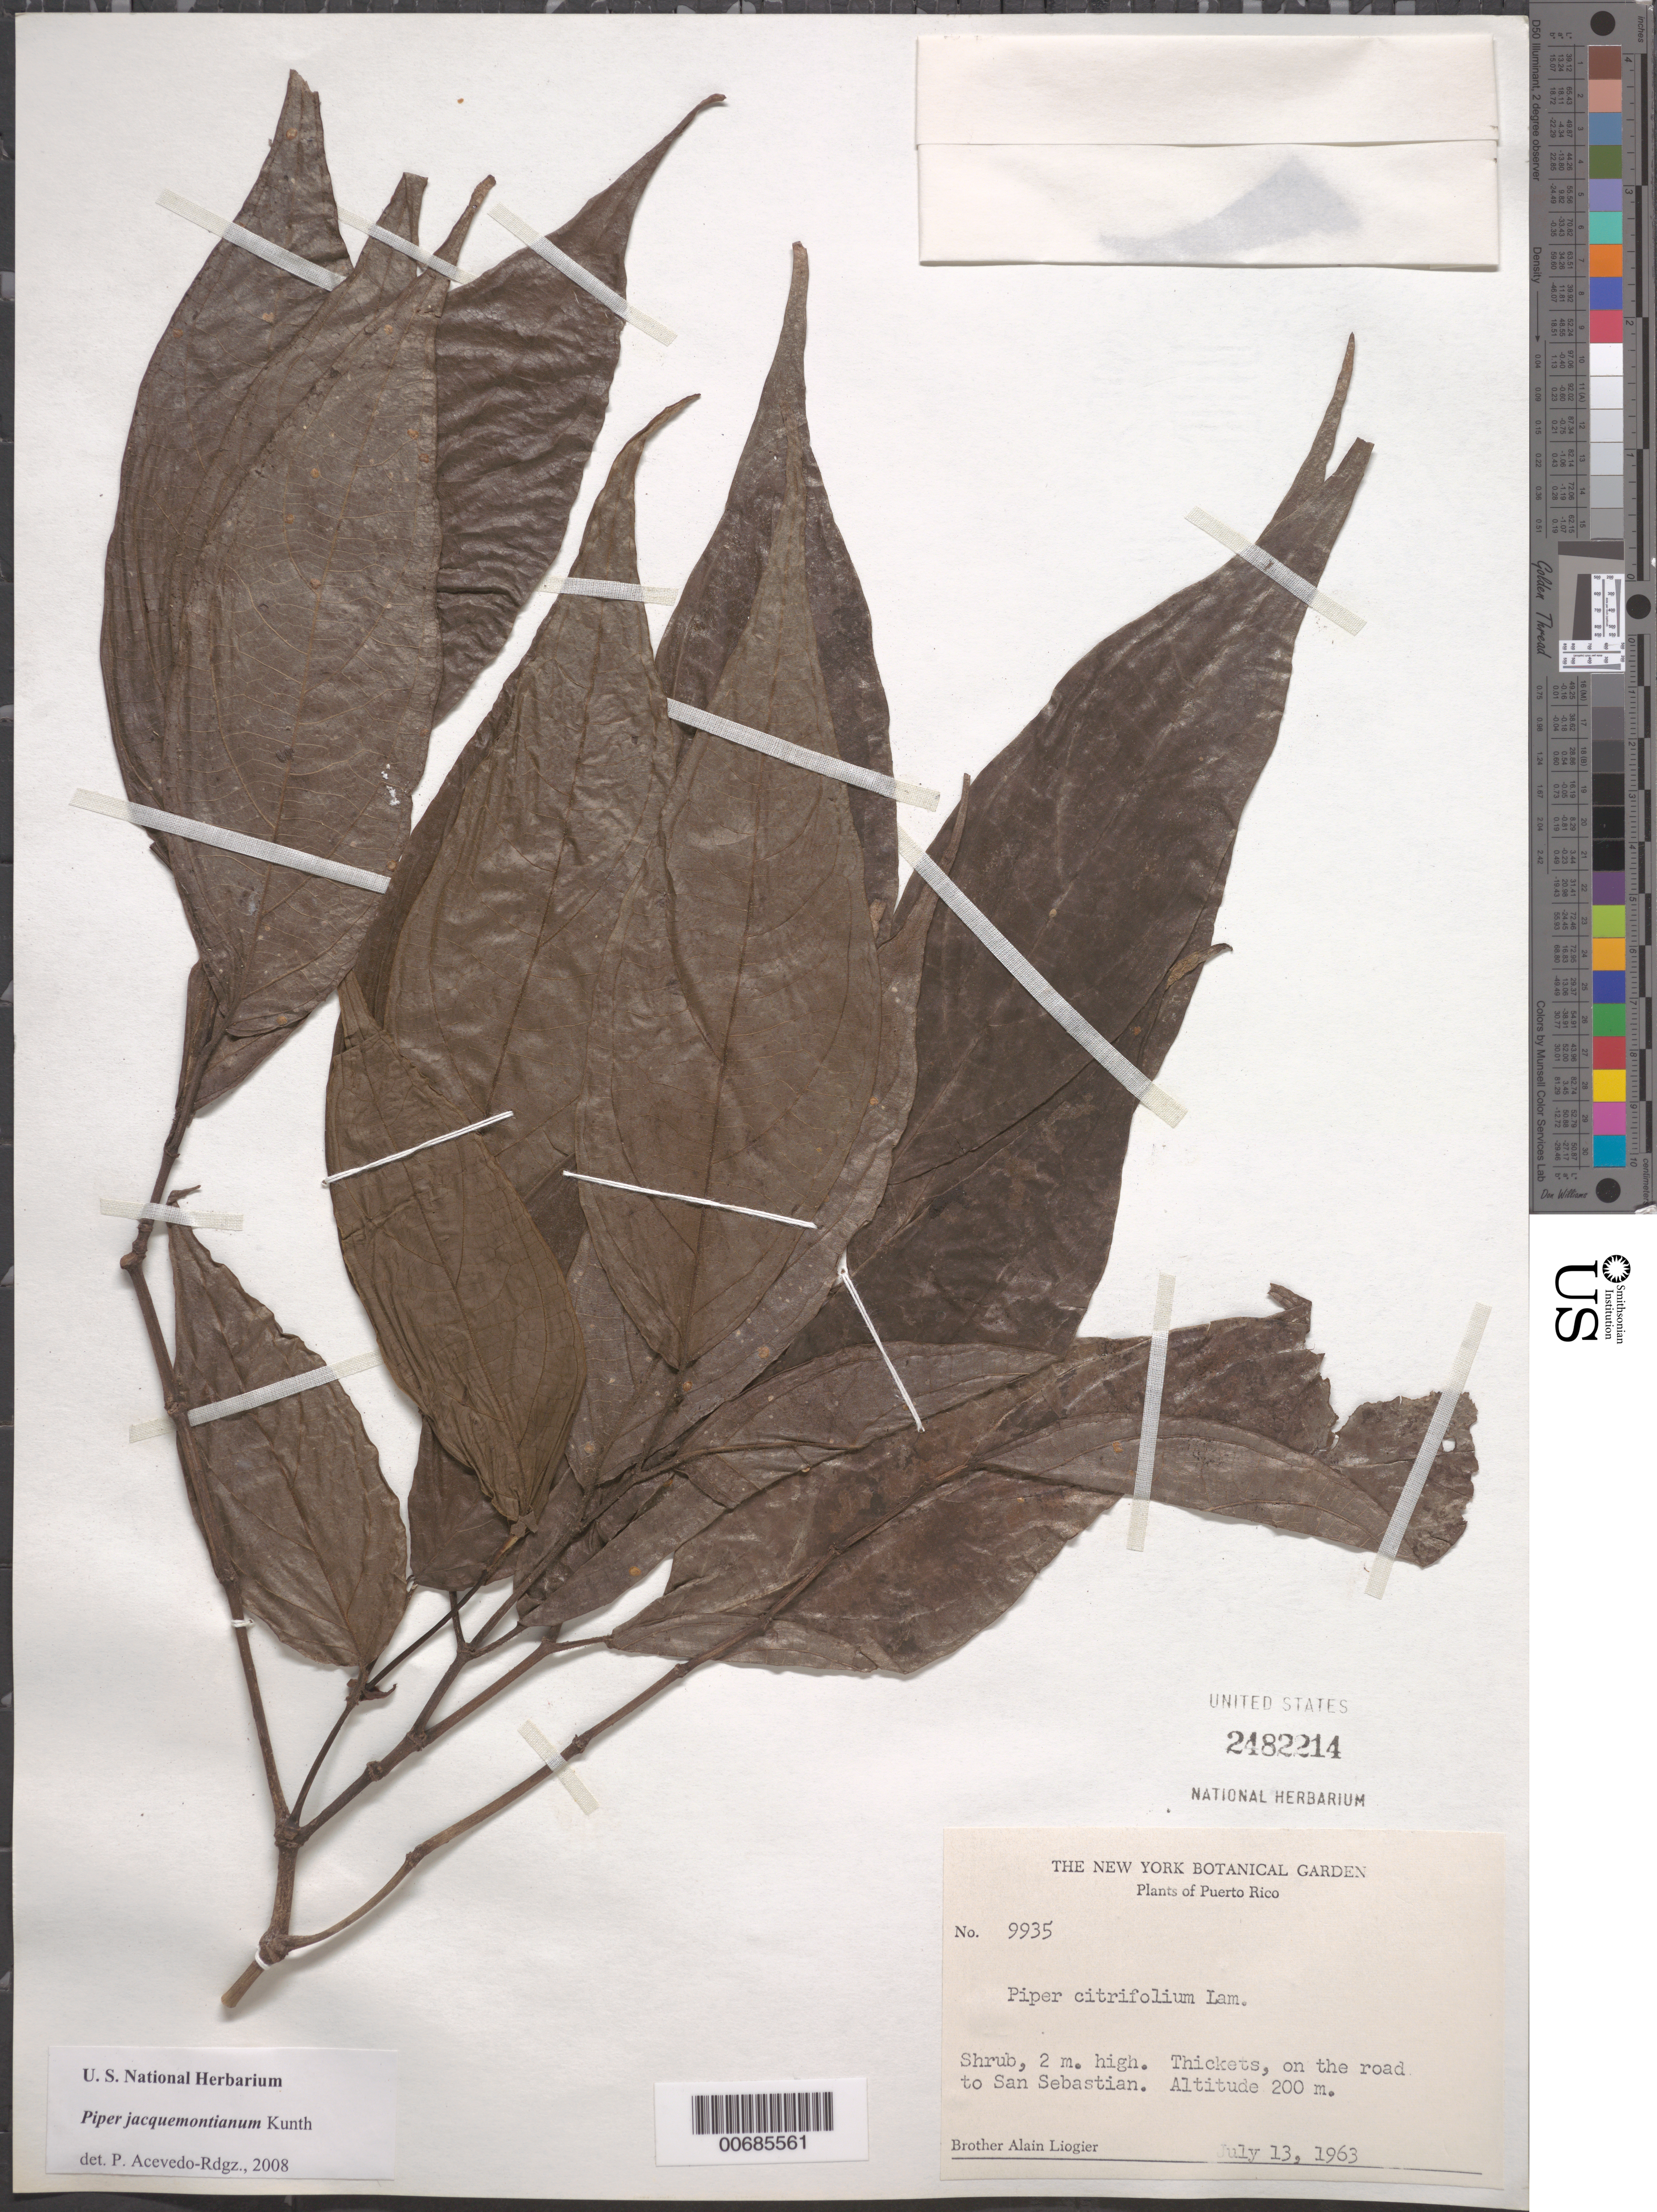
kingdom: Plantae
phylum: Tracheophyta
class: Magnoliopsida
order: Piperales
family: Piperaceae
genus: Piper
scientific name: Piper citrifolium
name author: Lam.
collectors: A. H. Liogier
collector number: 9935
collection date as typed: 13 Jul 1963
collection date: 1963-07-13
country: Puerto Rico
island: Greater Antilles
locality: Thickets, on the road to San Sebastian.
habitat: Thickets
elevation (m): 200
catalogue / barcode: US 2482214